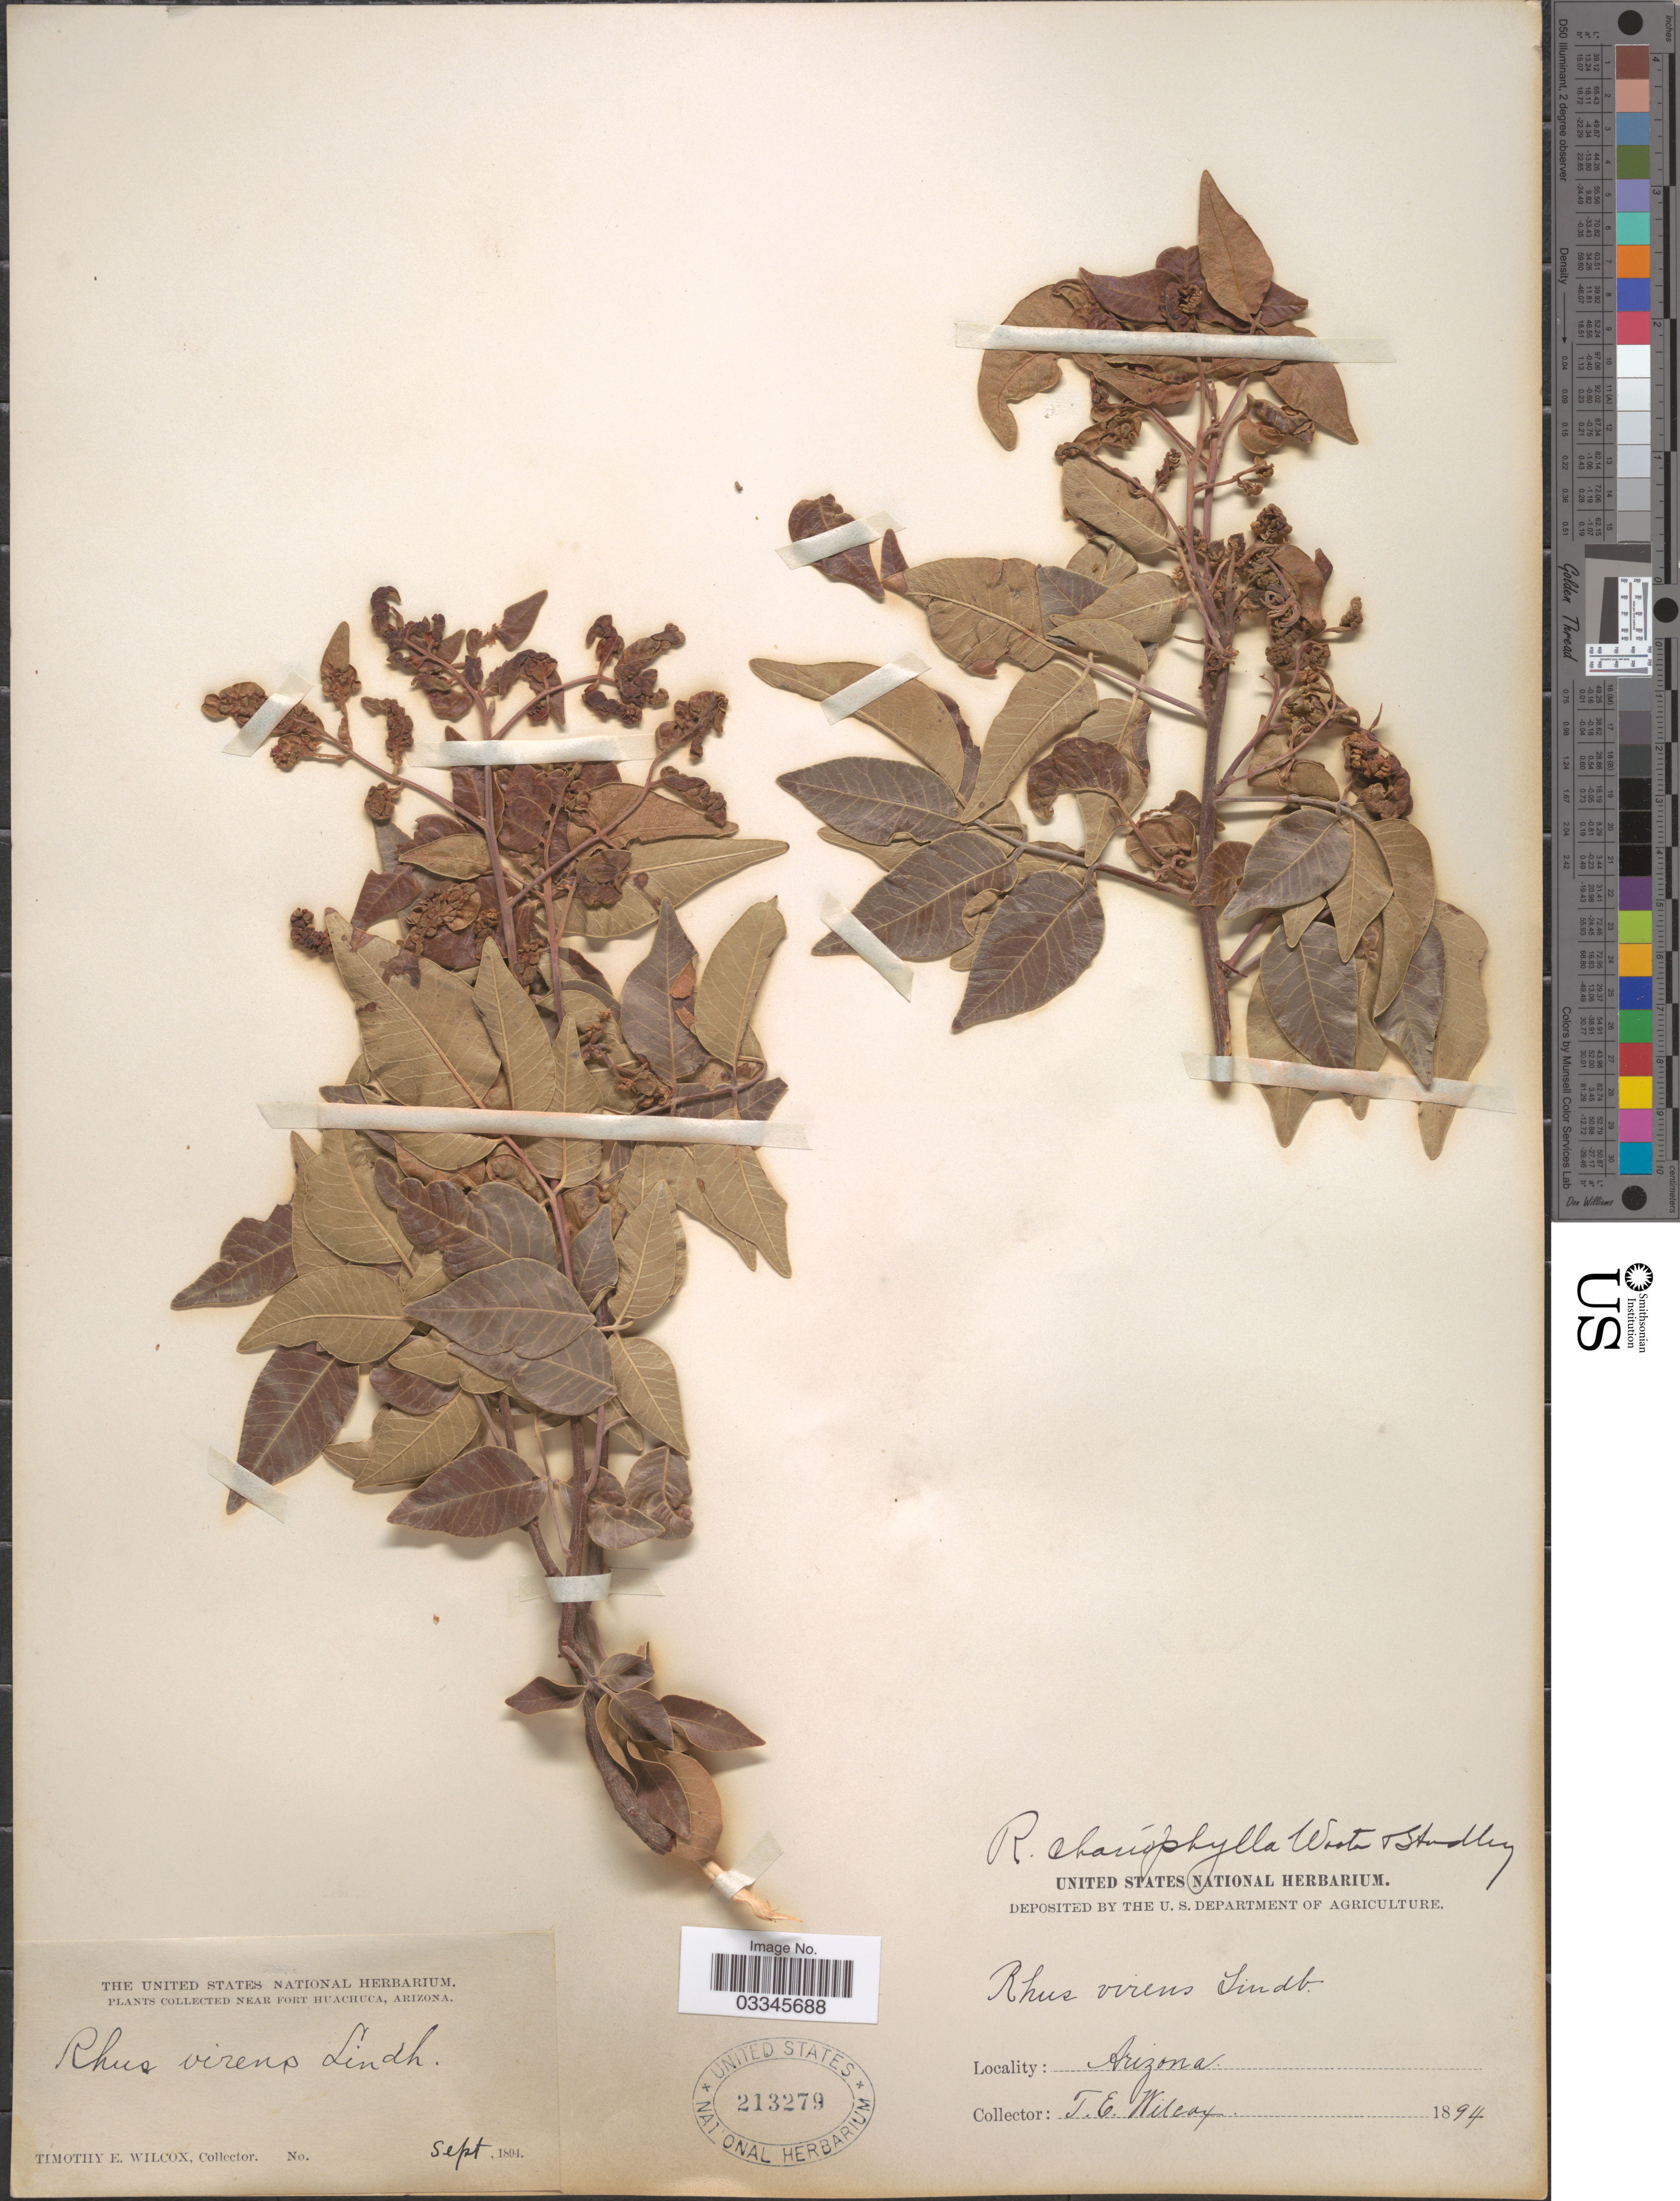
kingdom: Plantae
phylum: Tracheophyta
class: Magnoliopsida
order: Sapindales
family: Anacardiaceae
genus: Rhus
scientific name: Rhus choriophylla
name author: Wooton & Standl.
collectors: T. E. Wilcox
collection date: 1894-09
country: United States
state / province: Arizona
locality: Near Fort Huachuca.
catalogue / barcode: US 213279